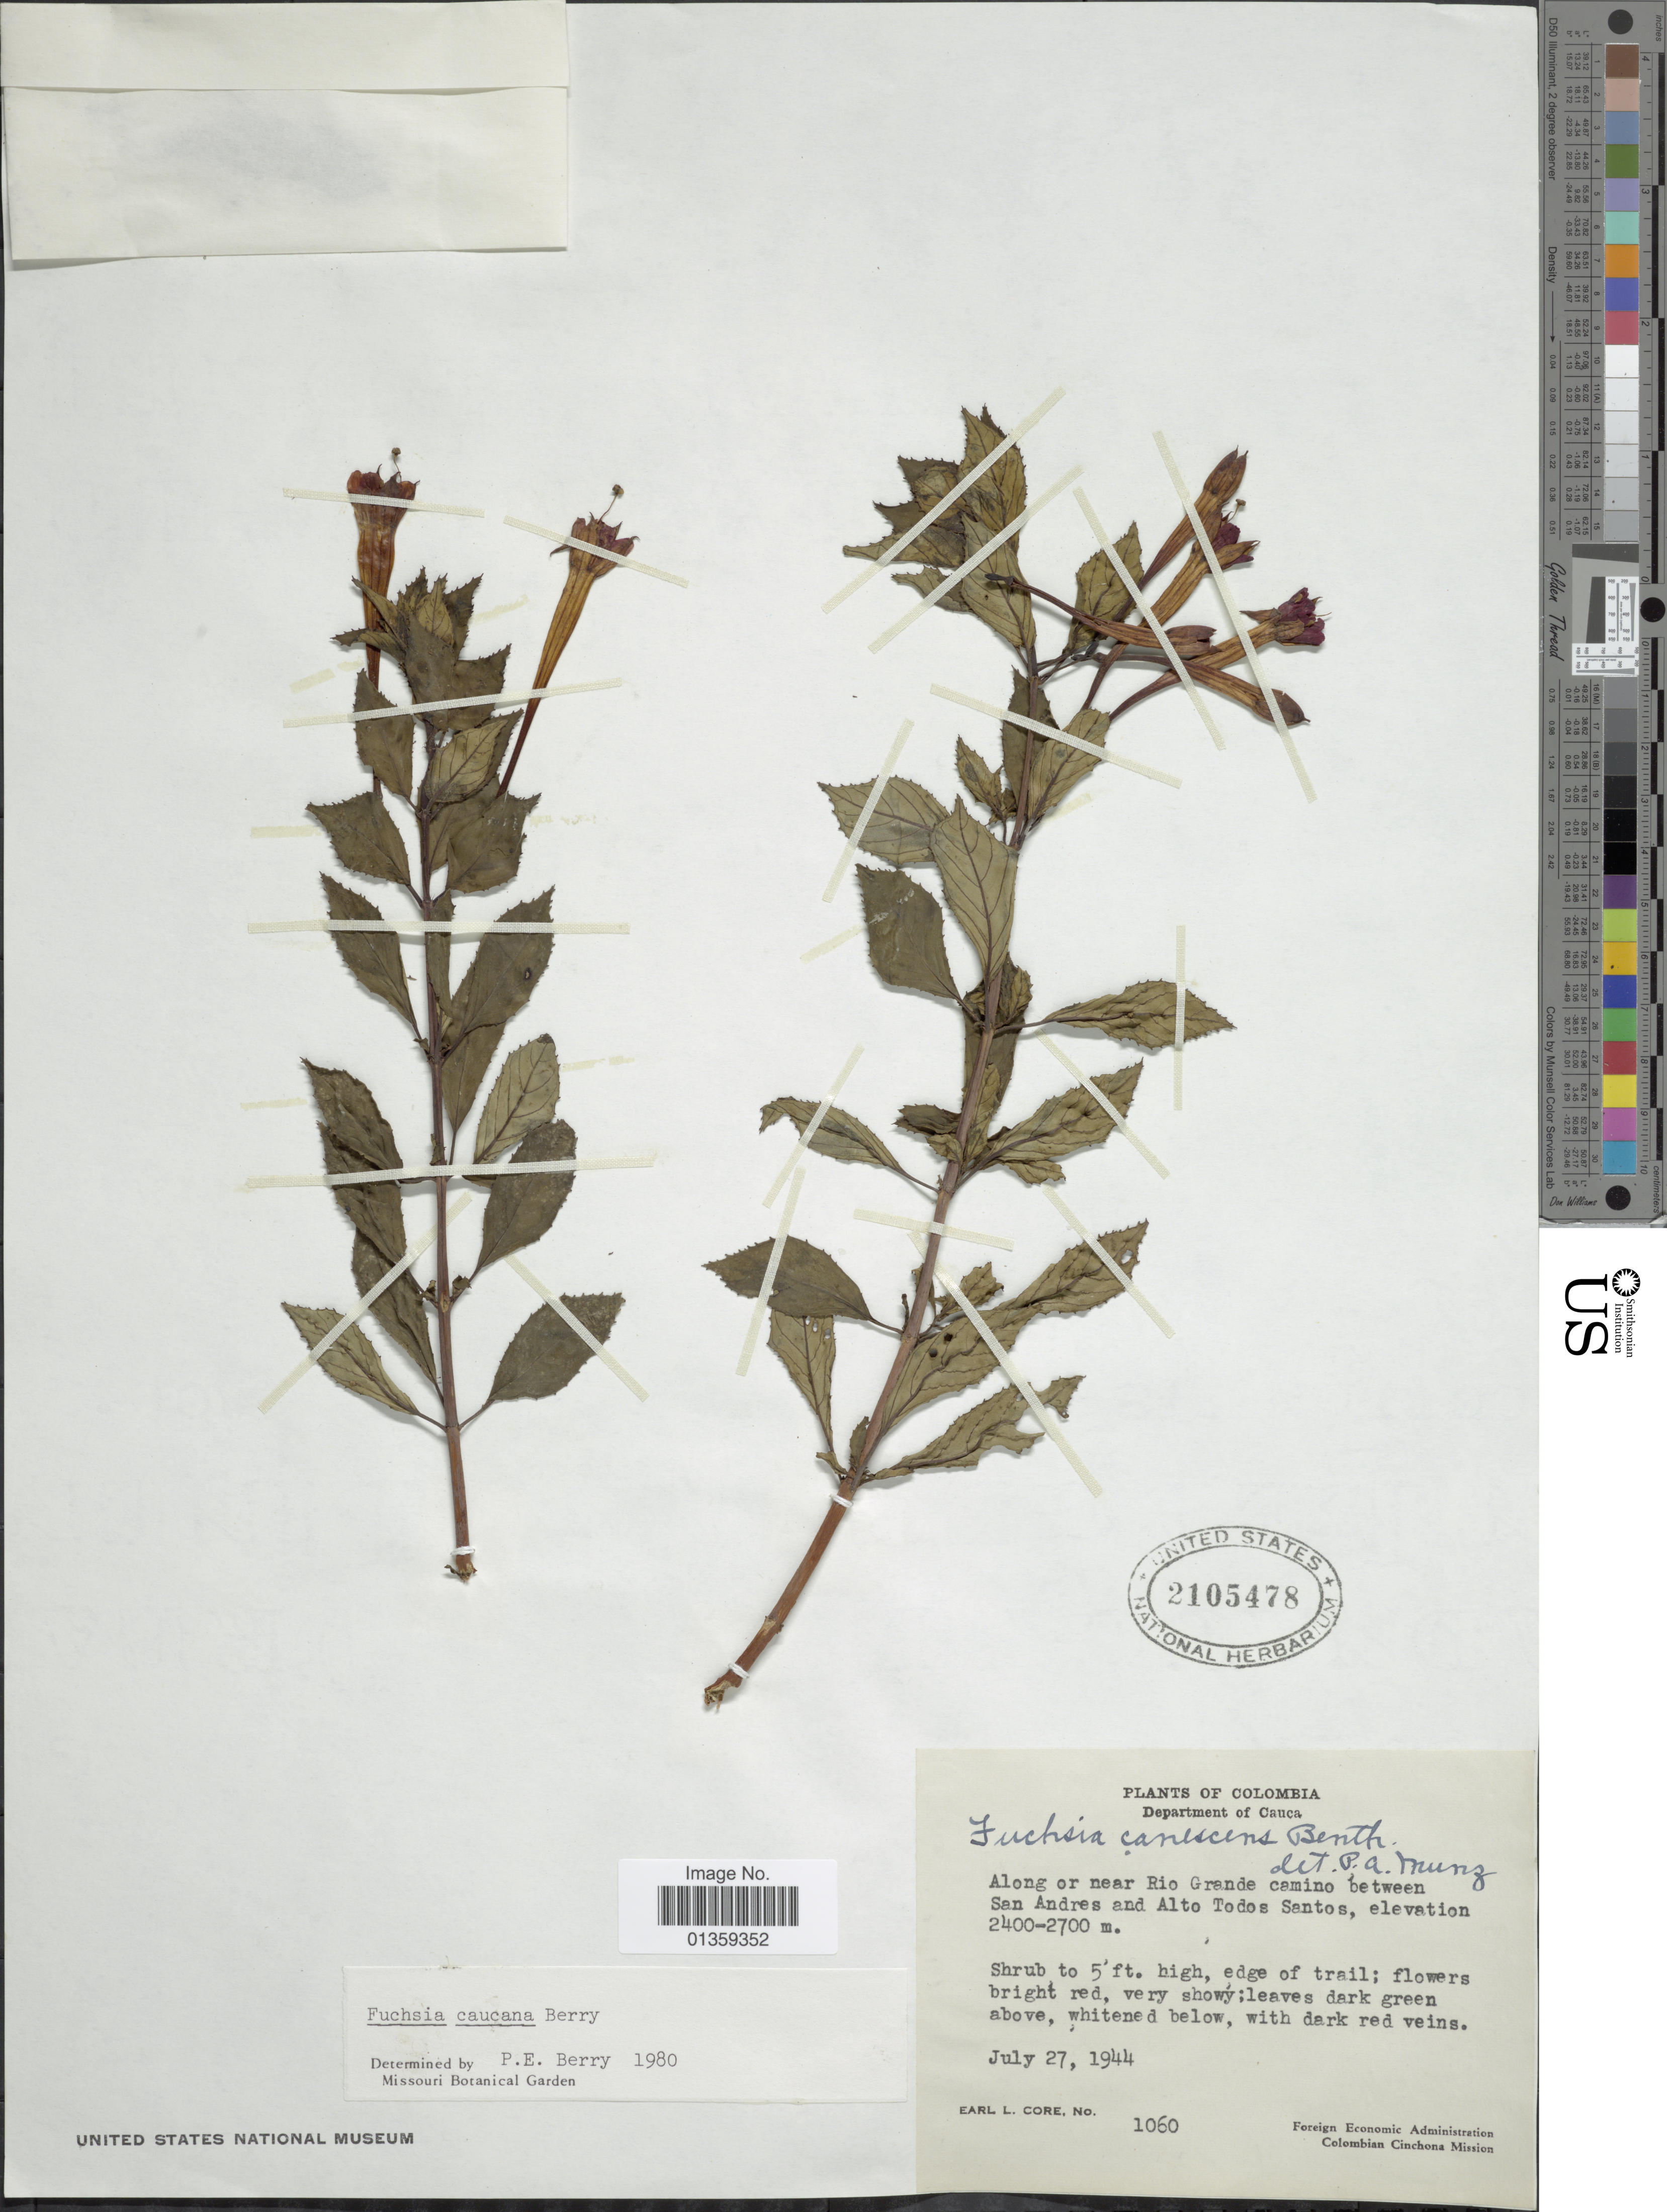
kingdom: Plantae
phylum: Tracheophyta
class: Magnoliopsida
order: Myrtales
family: Onagraceae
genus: Fuchsia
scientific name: Fuchsia caucana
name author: P.E. Berry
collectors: E. L. Core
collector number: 1060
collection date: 1944-07-27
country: Colombia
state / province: Cauca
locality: Along or near Rio Grande camino between San Andres and Alto Todos Santos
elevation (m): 2400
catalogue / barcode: US 2105478